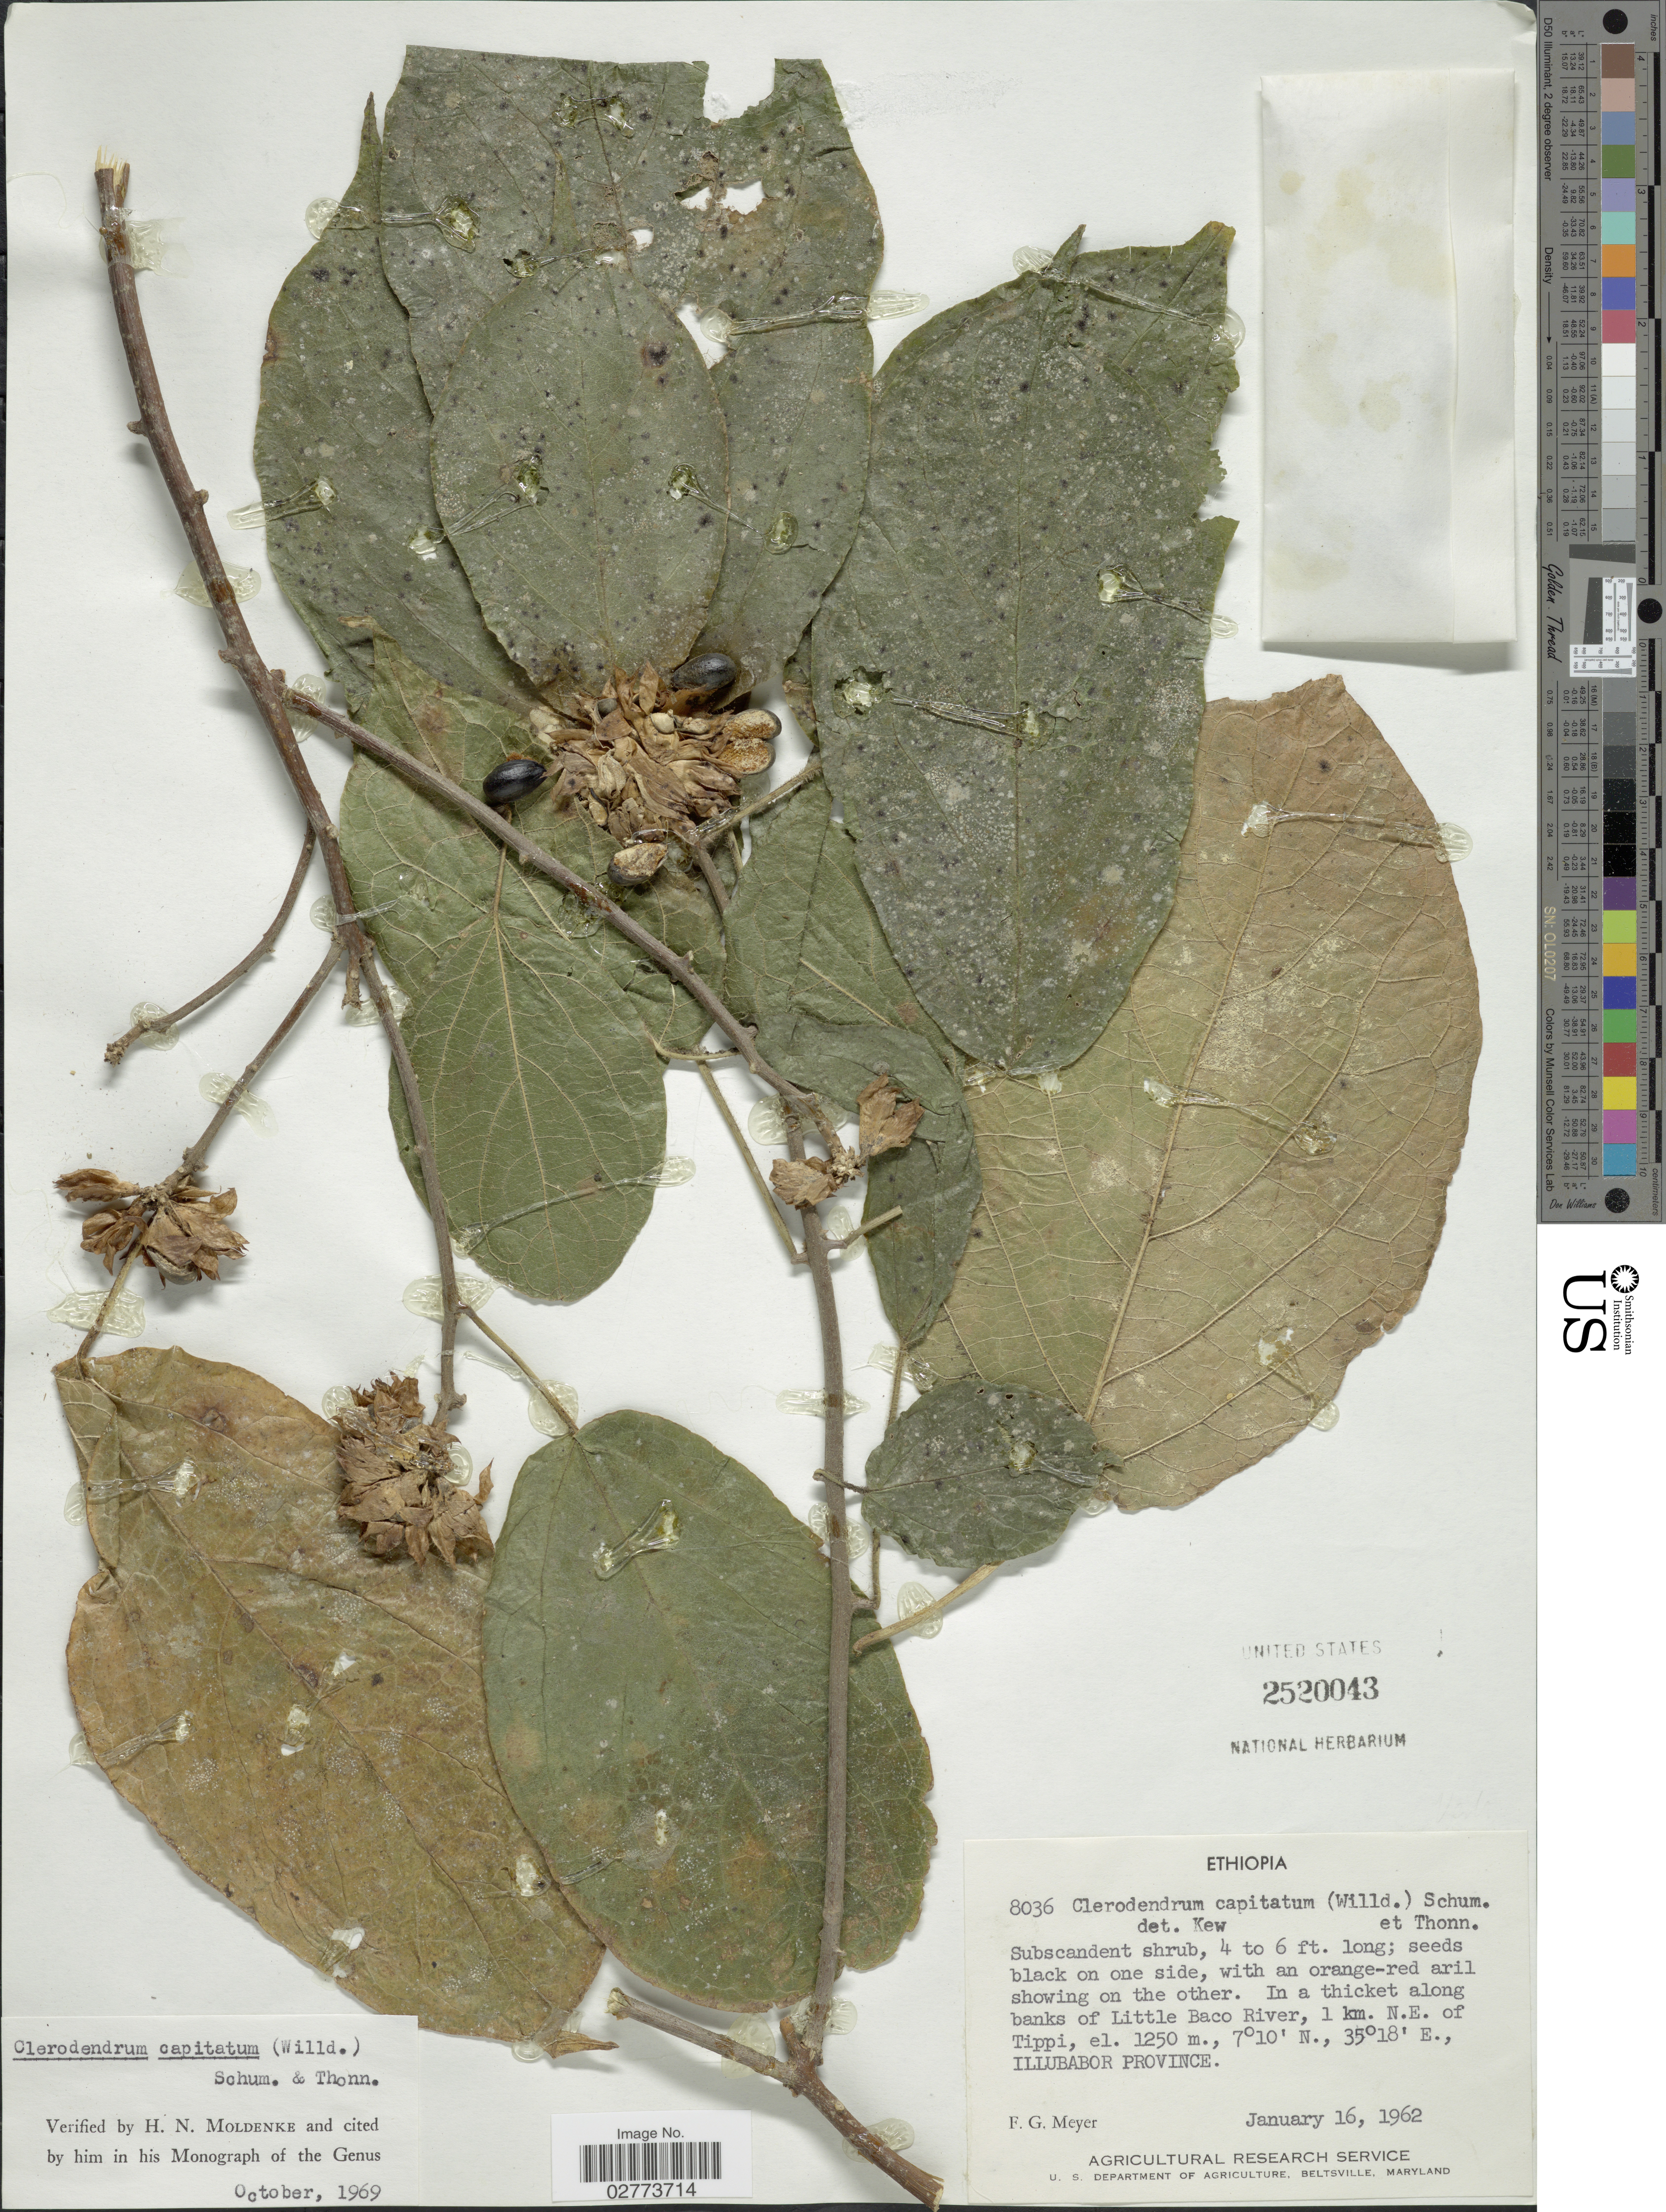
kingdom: Plantae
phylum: Tracheophyta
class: Magnoliopsida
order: Lamiales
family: Lamiaceae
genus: Clerodendrum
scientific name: Clerodendrum capitatum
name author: (Willd.) Schumach. & Thonn.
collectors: F. G. Meyer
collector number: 8036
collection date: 1962-01-16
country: Ethiopia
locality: Along banks of Little Baco River, 1 km. N.E. of Tippi, Illubabor Province.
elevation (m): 1250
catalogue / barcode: US 2520043